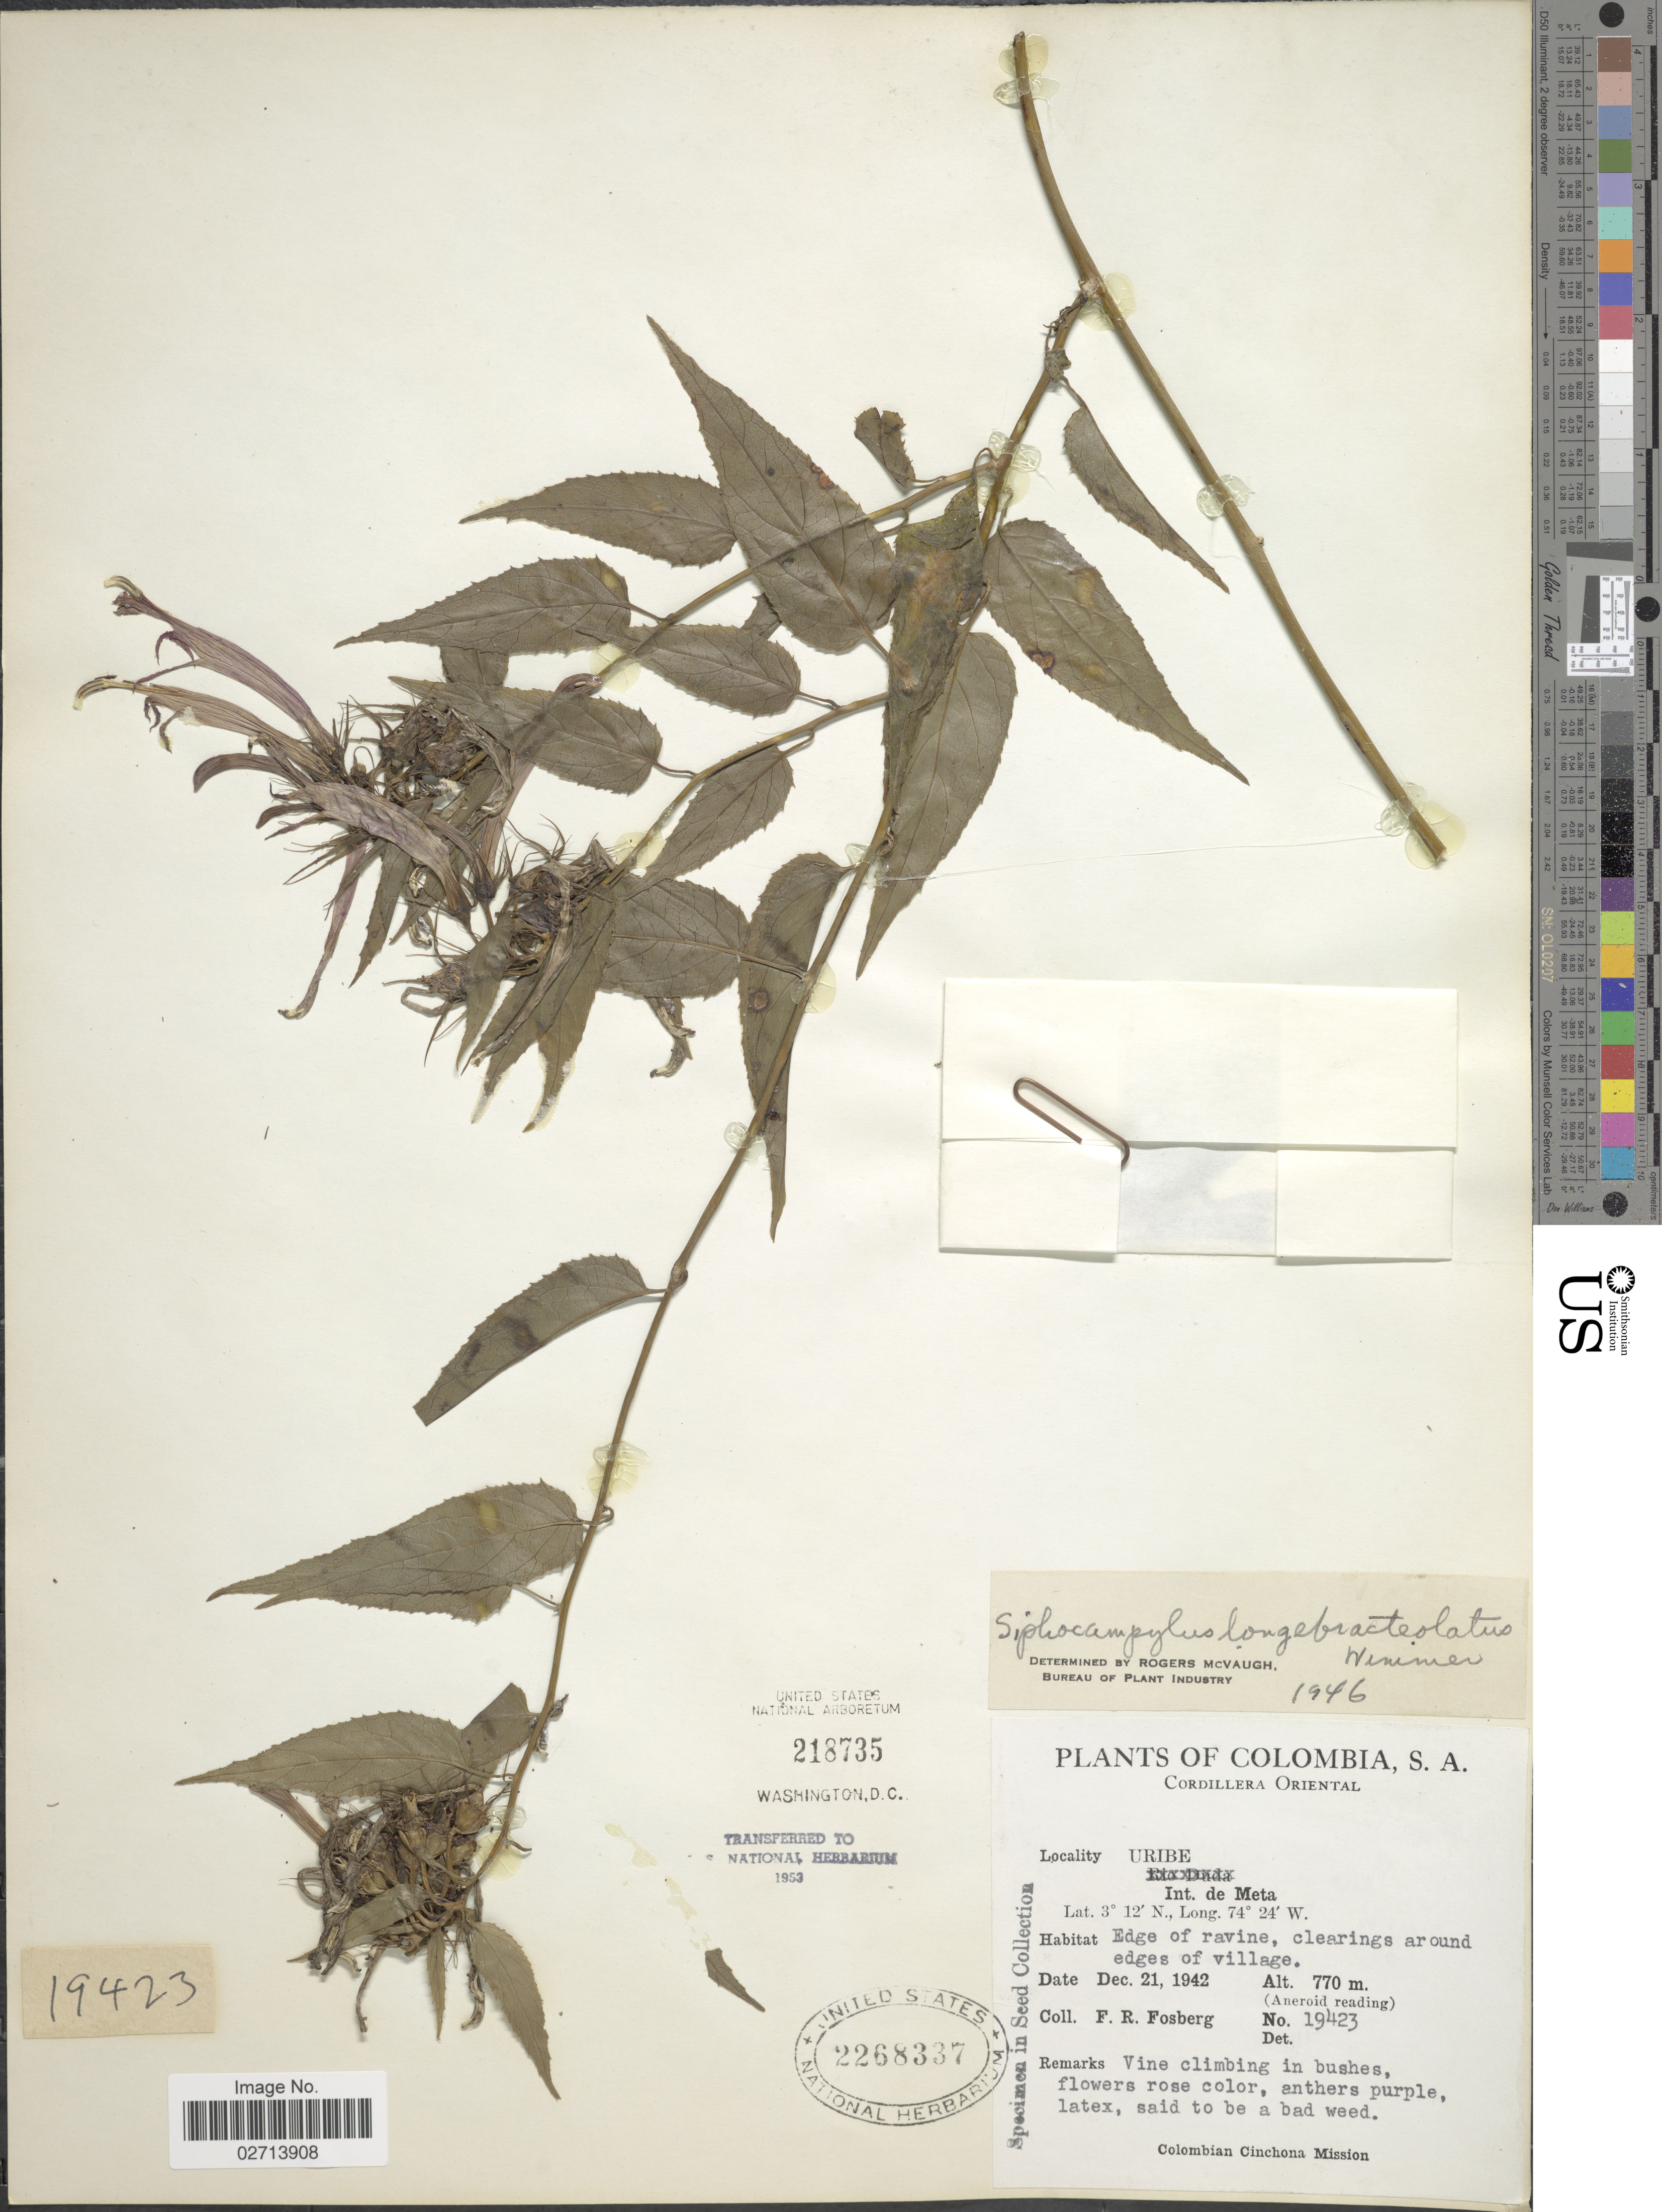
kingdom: Plantae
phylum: Tracheophyta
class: Magnoliopsida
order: Asterales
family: Campanulaceae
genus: Siphocampylus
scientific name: Siphocampylus longebracteolatus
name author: E. Wimm.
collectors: F. R. Fosberg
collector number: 19423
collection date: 1942-12-21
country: Colombia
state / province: Meta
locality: Uribe. edge of ravine, clearings around edges of village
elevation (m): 770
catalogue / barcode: US 2268337